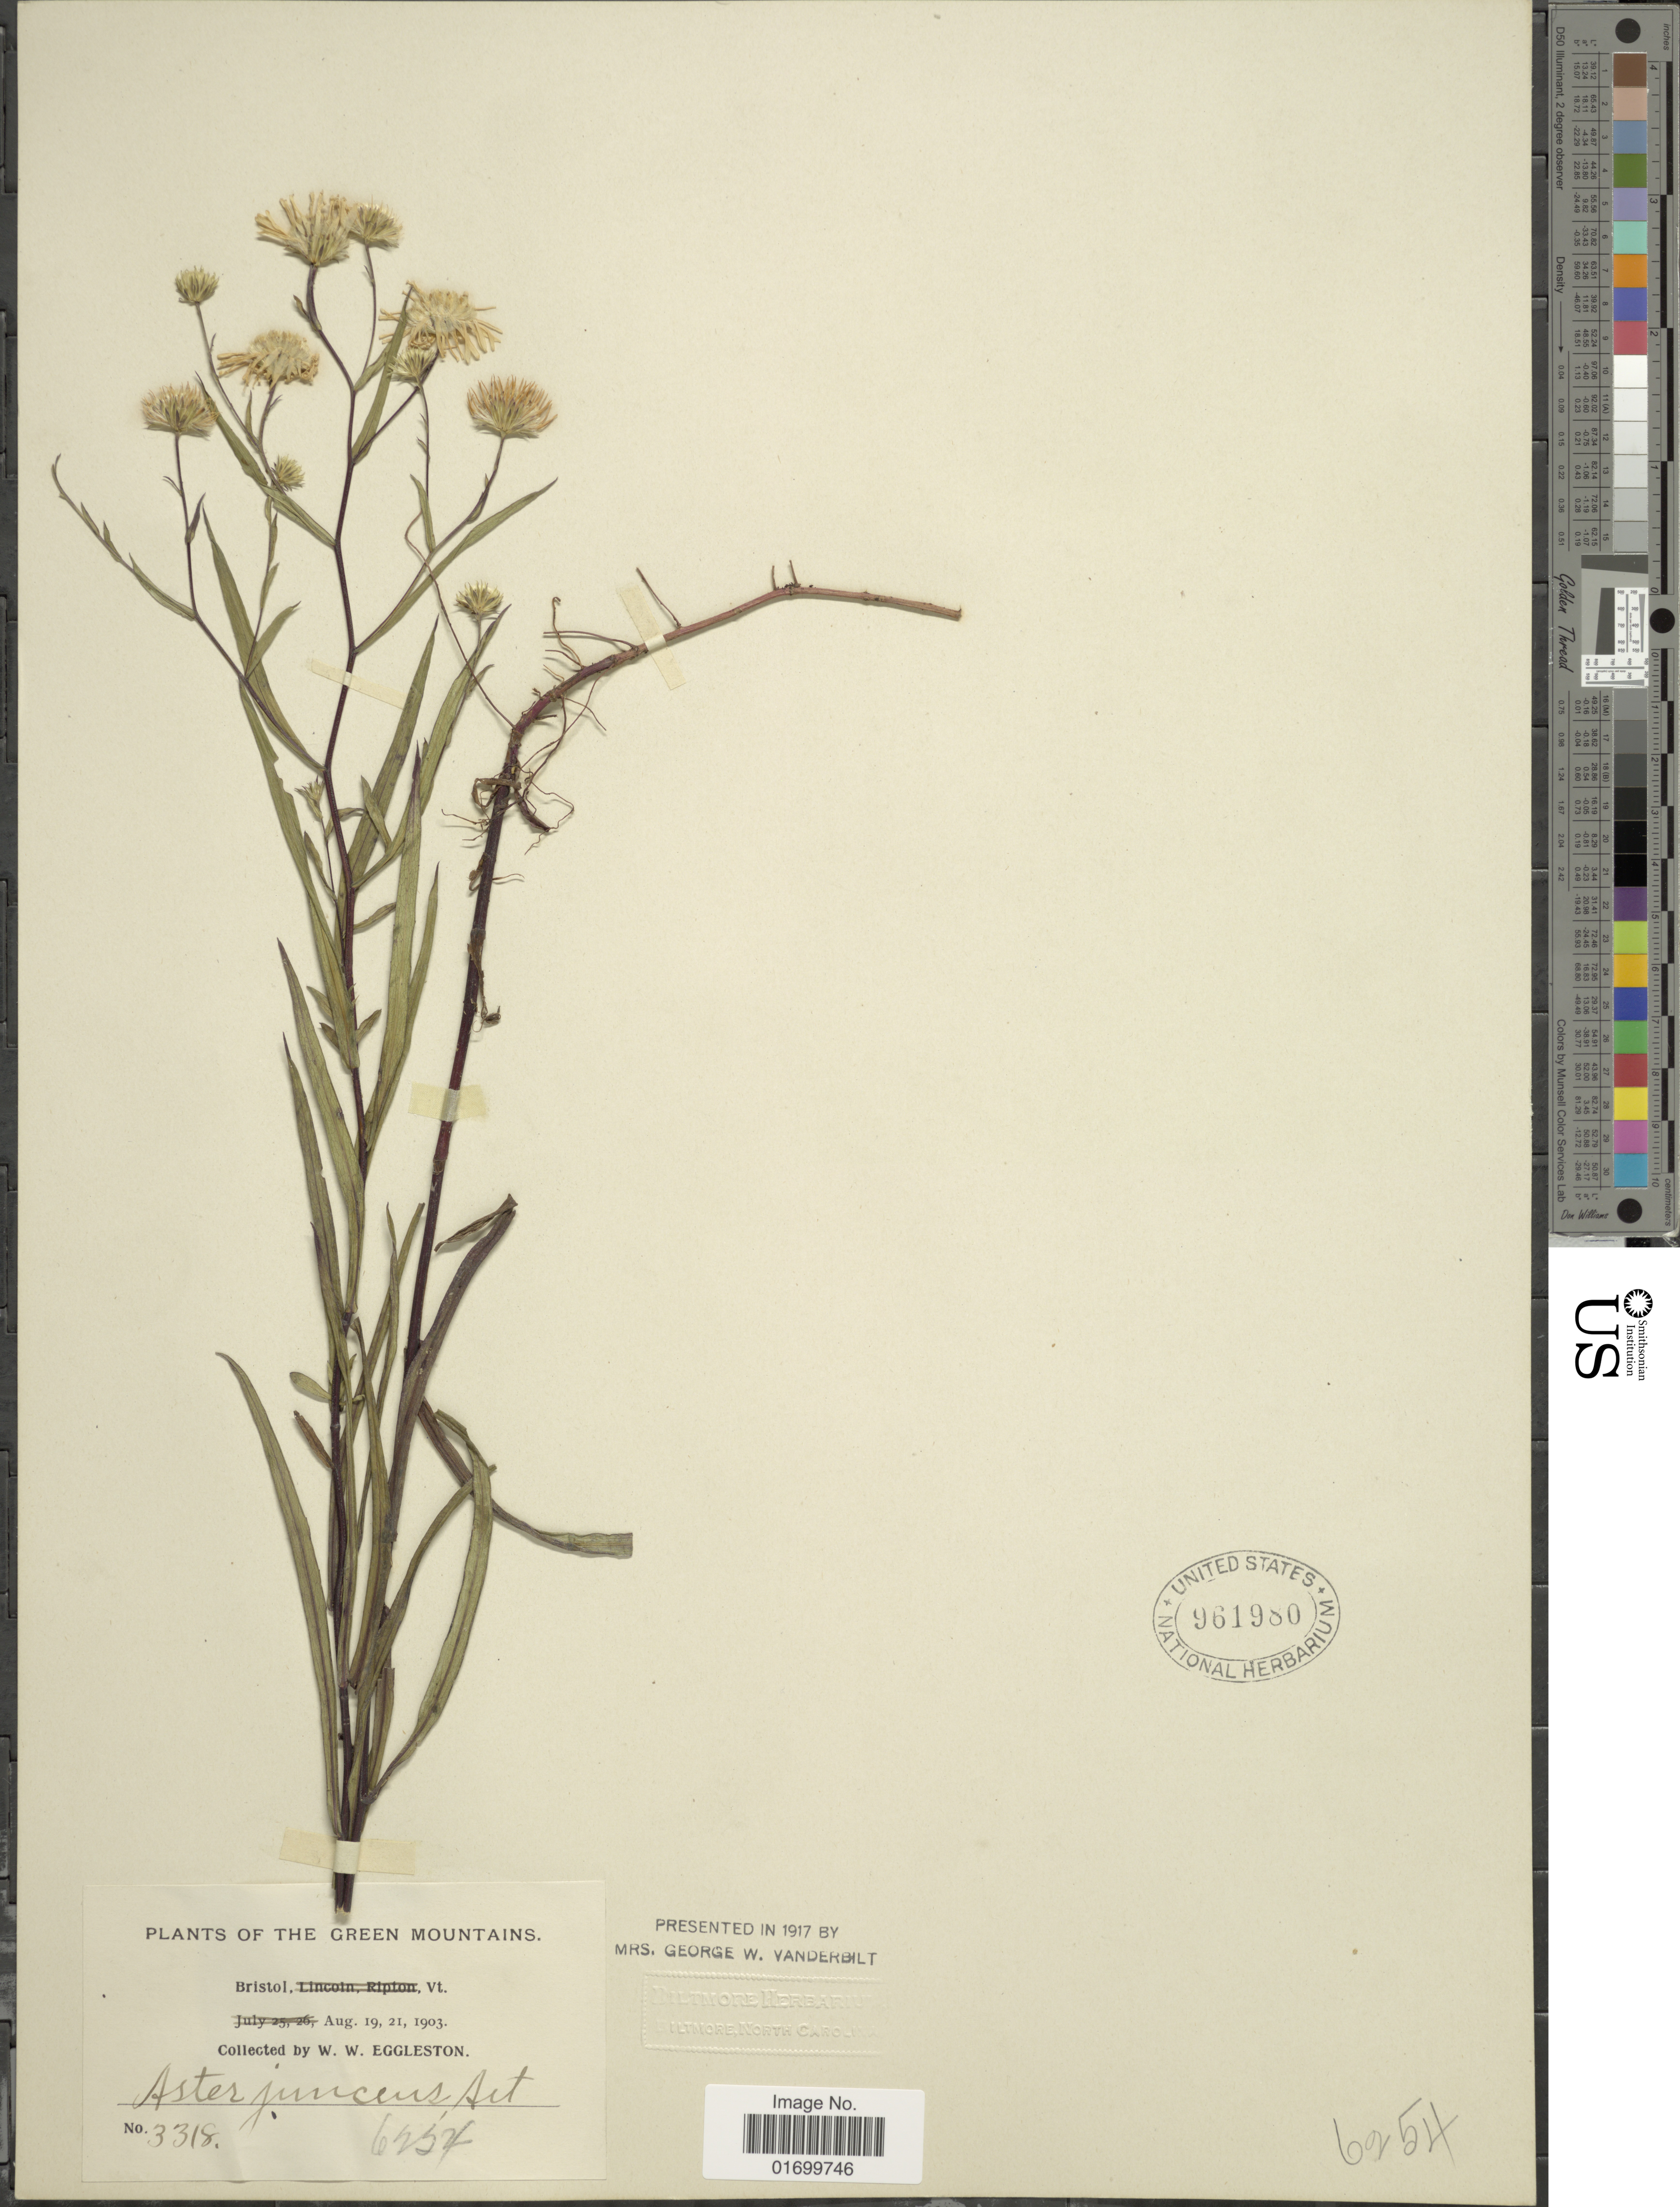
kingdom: Plantae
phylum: Tracheophyta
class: Magnoliopsida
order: Asterales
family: Asteraceae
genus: Symphyotrichum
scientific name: Symphyotrichum boreale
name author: (Torr. & A. Gray) Á. Löve & D. Löve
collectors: W. W. Eggleston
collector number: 3318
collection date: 1903-08-19/1903-08-21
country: United States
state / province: Vermont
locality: The Green Mountains. Bristol.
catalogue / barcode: US 961980